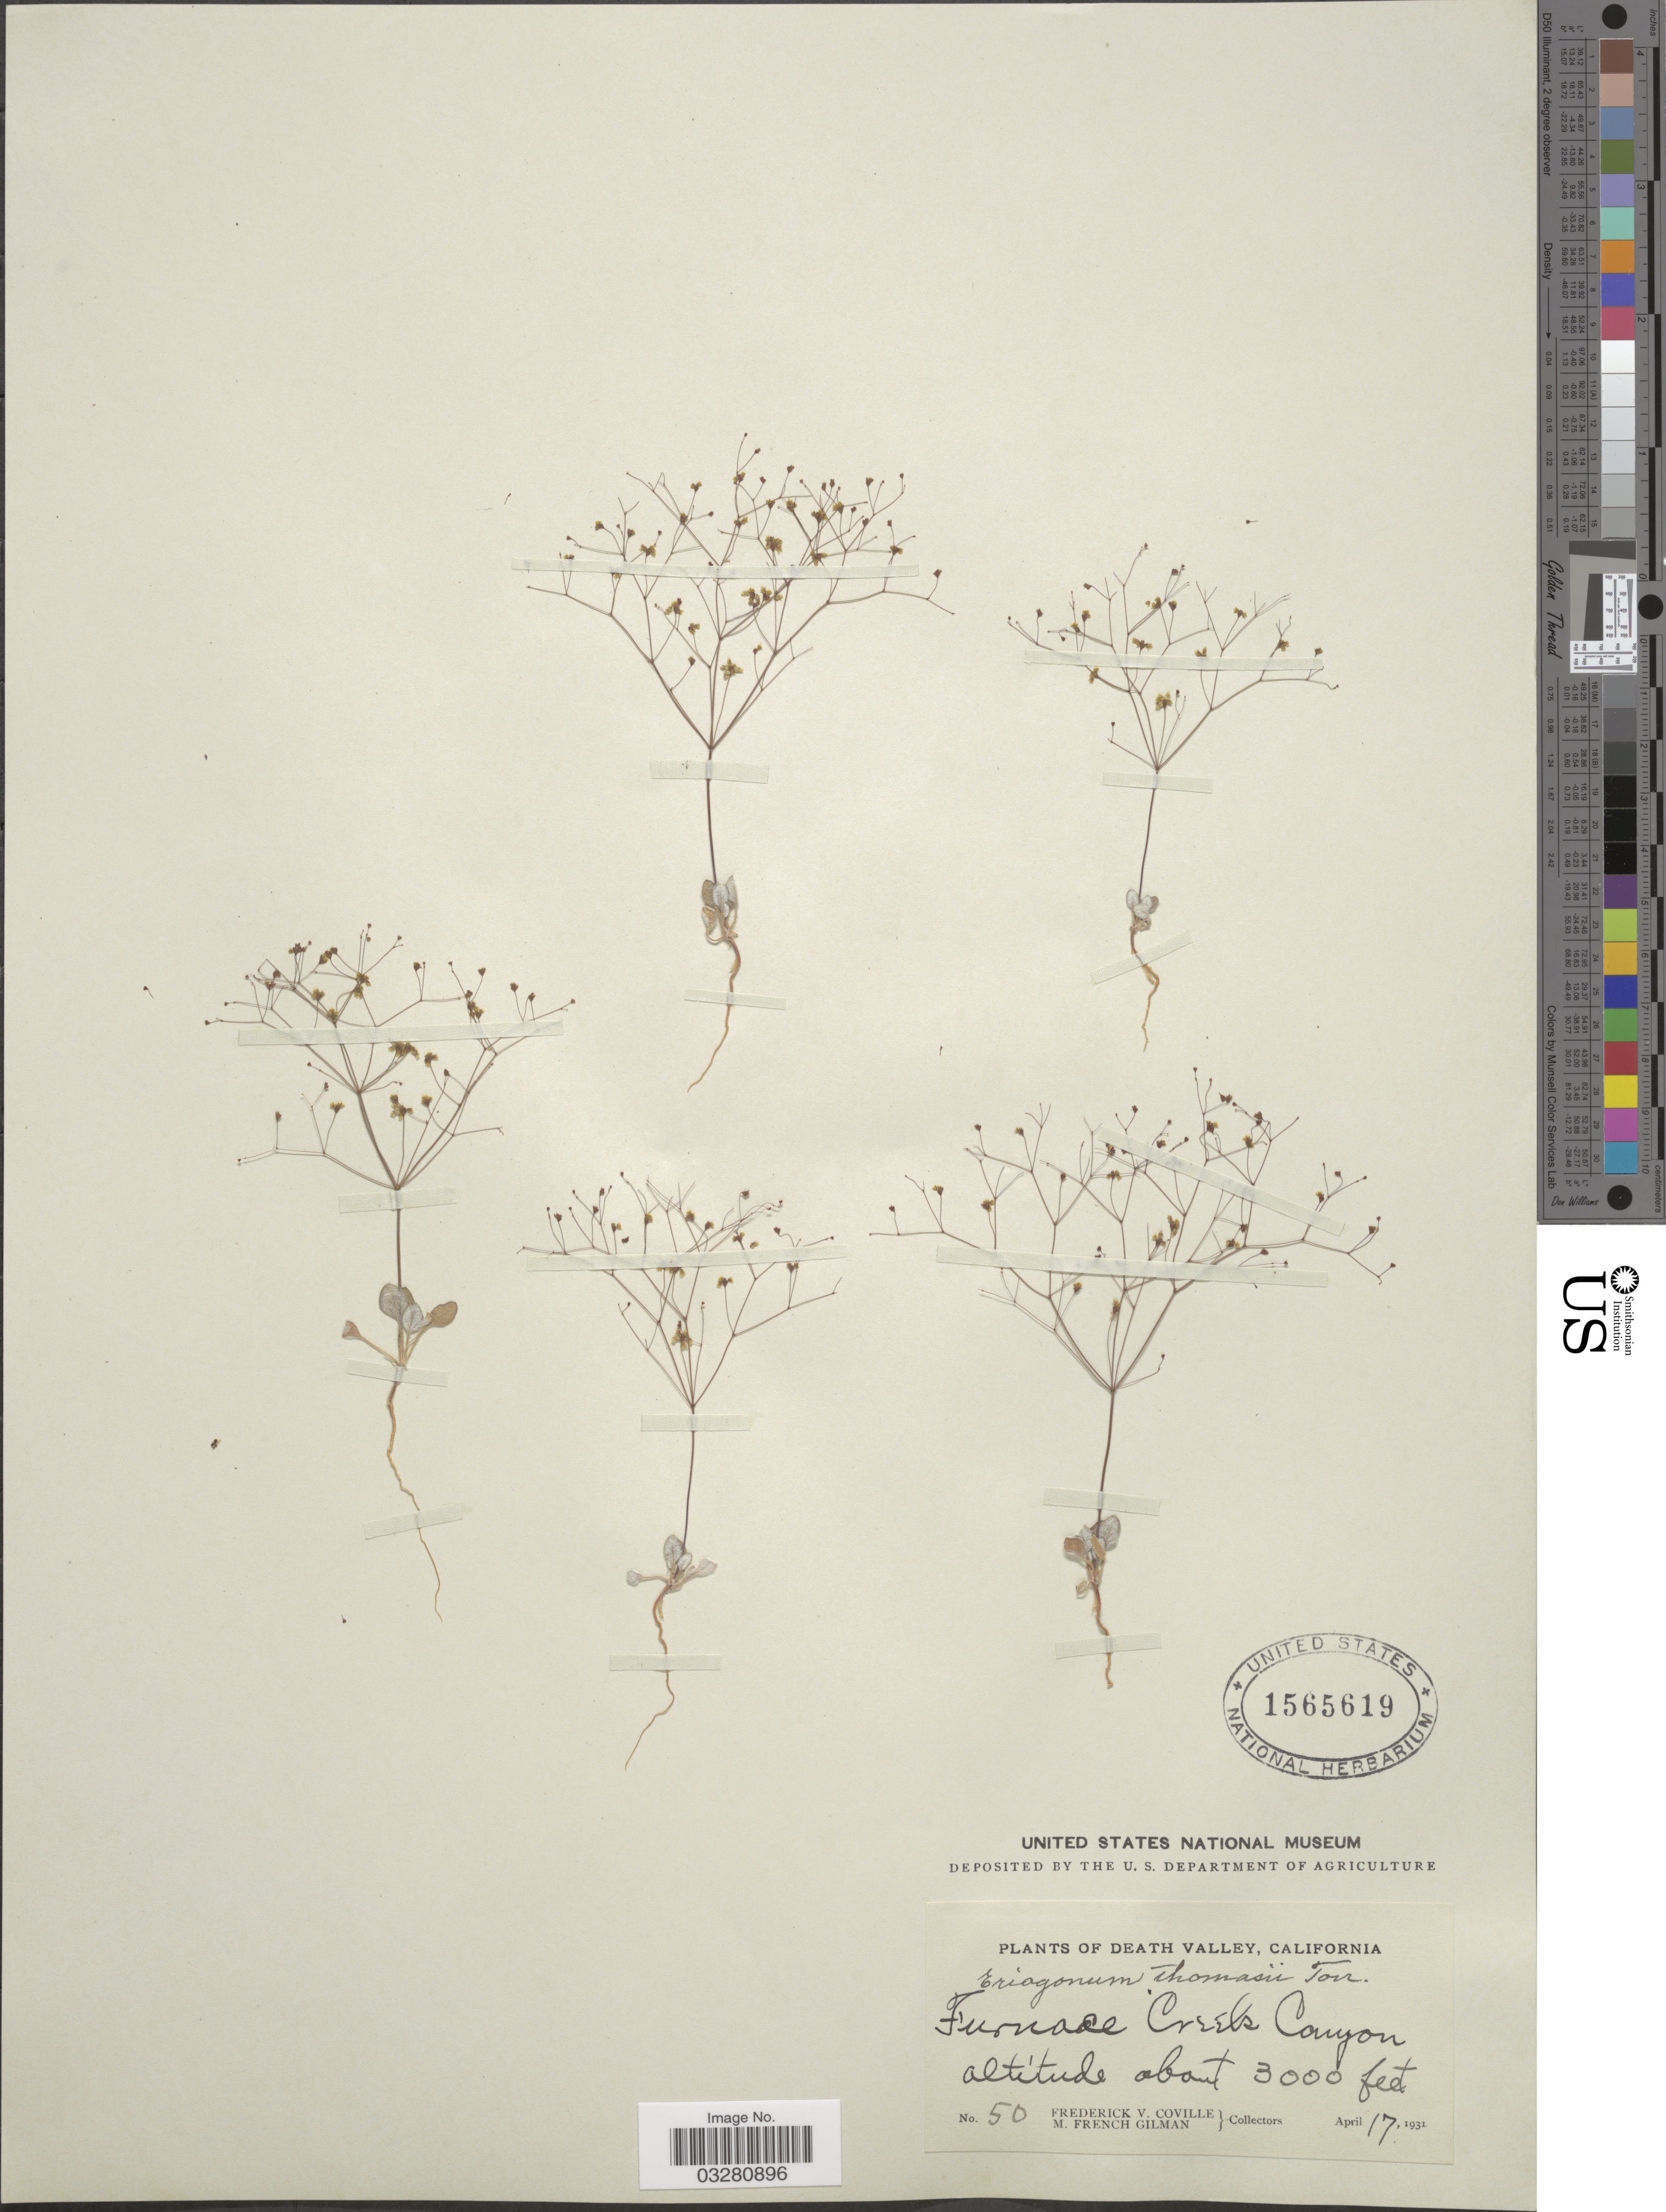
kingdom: Plantae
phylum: Tracheophyta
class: Magnoliopsida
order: Caryophyllales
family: Polygonaceae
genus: Eriogonum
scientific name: Eriogonum thomasii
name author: Torr.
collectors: F. V. Coville & M. F. Gilman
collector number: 50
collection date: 1931-04-17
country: United States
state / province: California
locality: Death Valley. Furnace Creek Canyon.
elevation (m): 914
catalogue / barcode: US 1565619